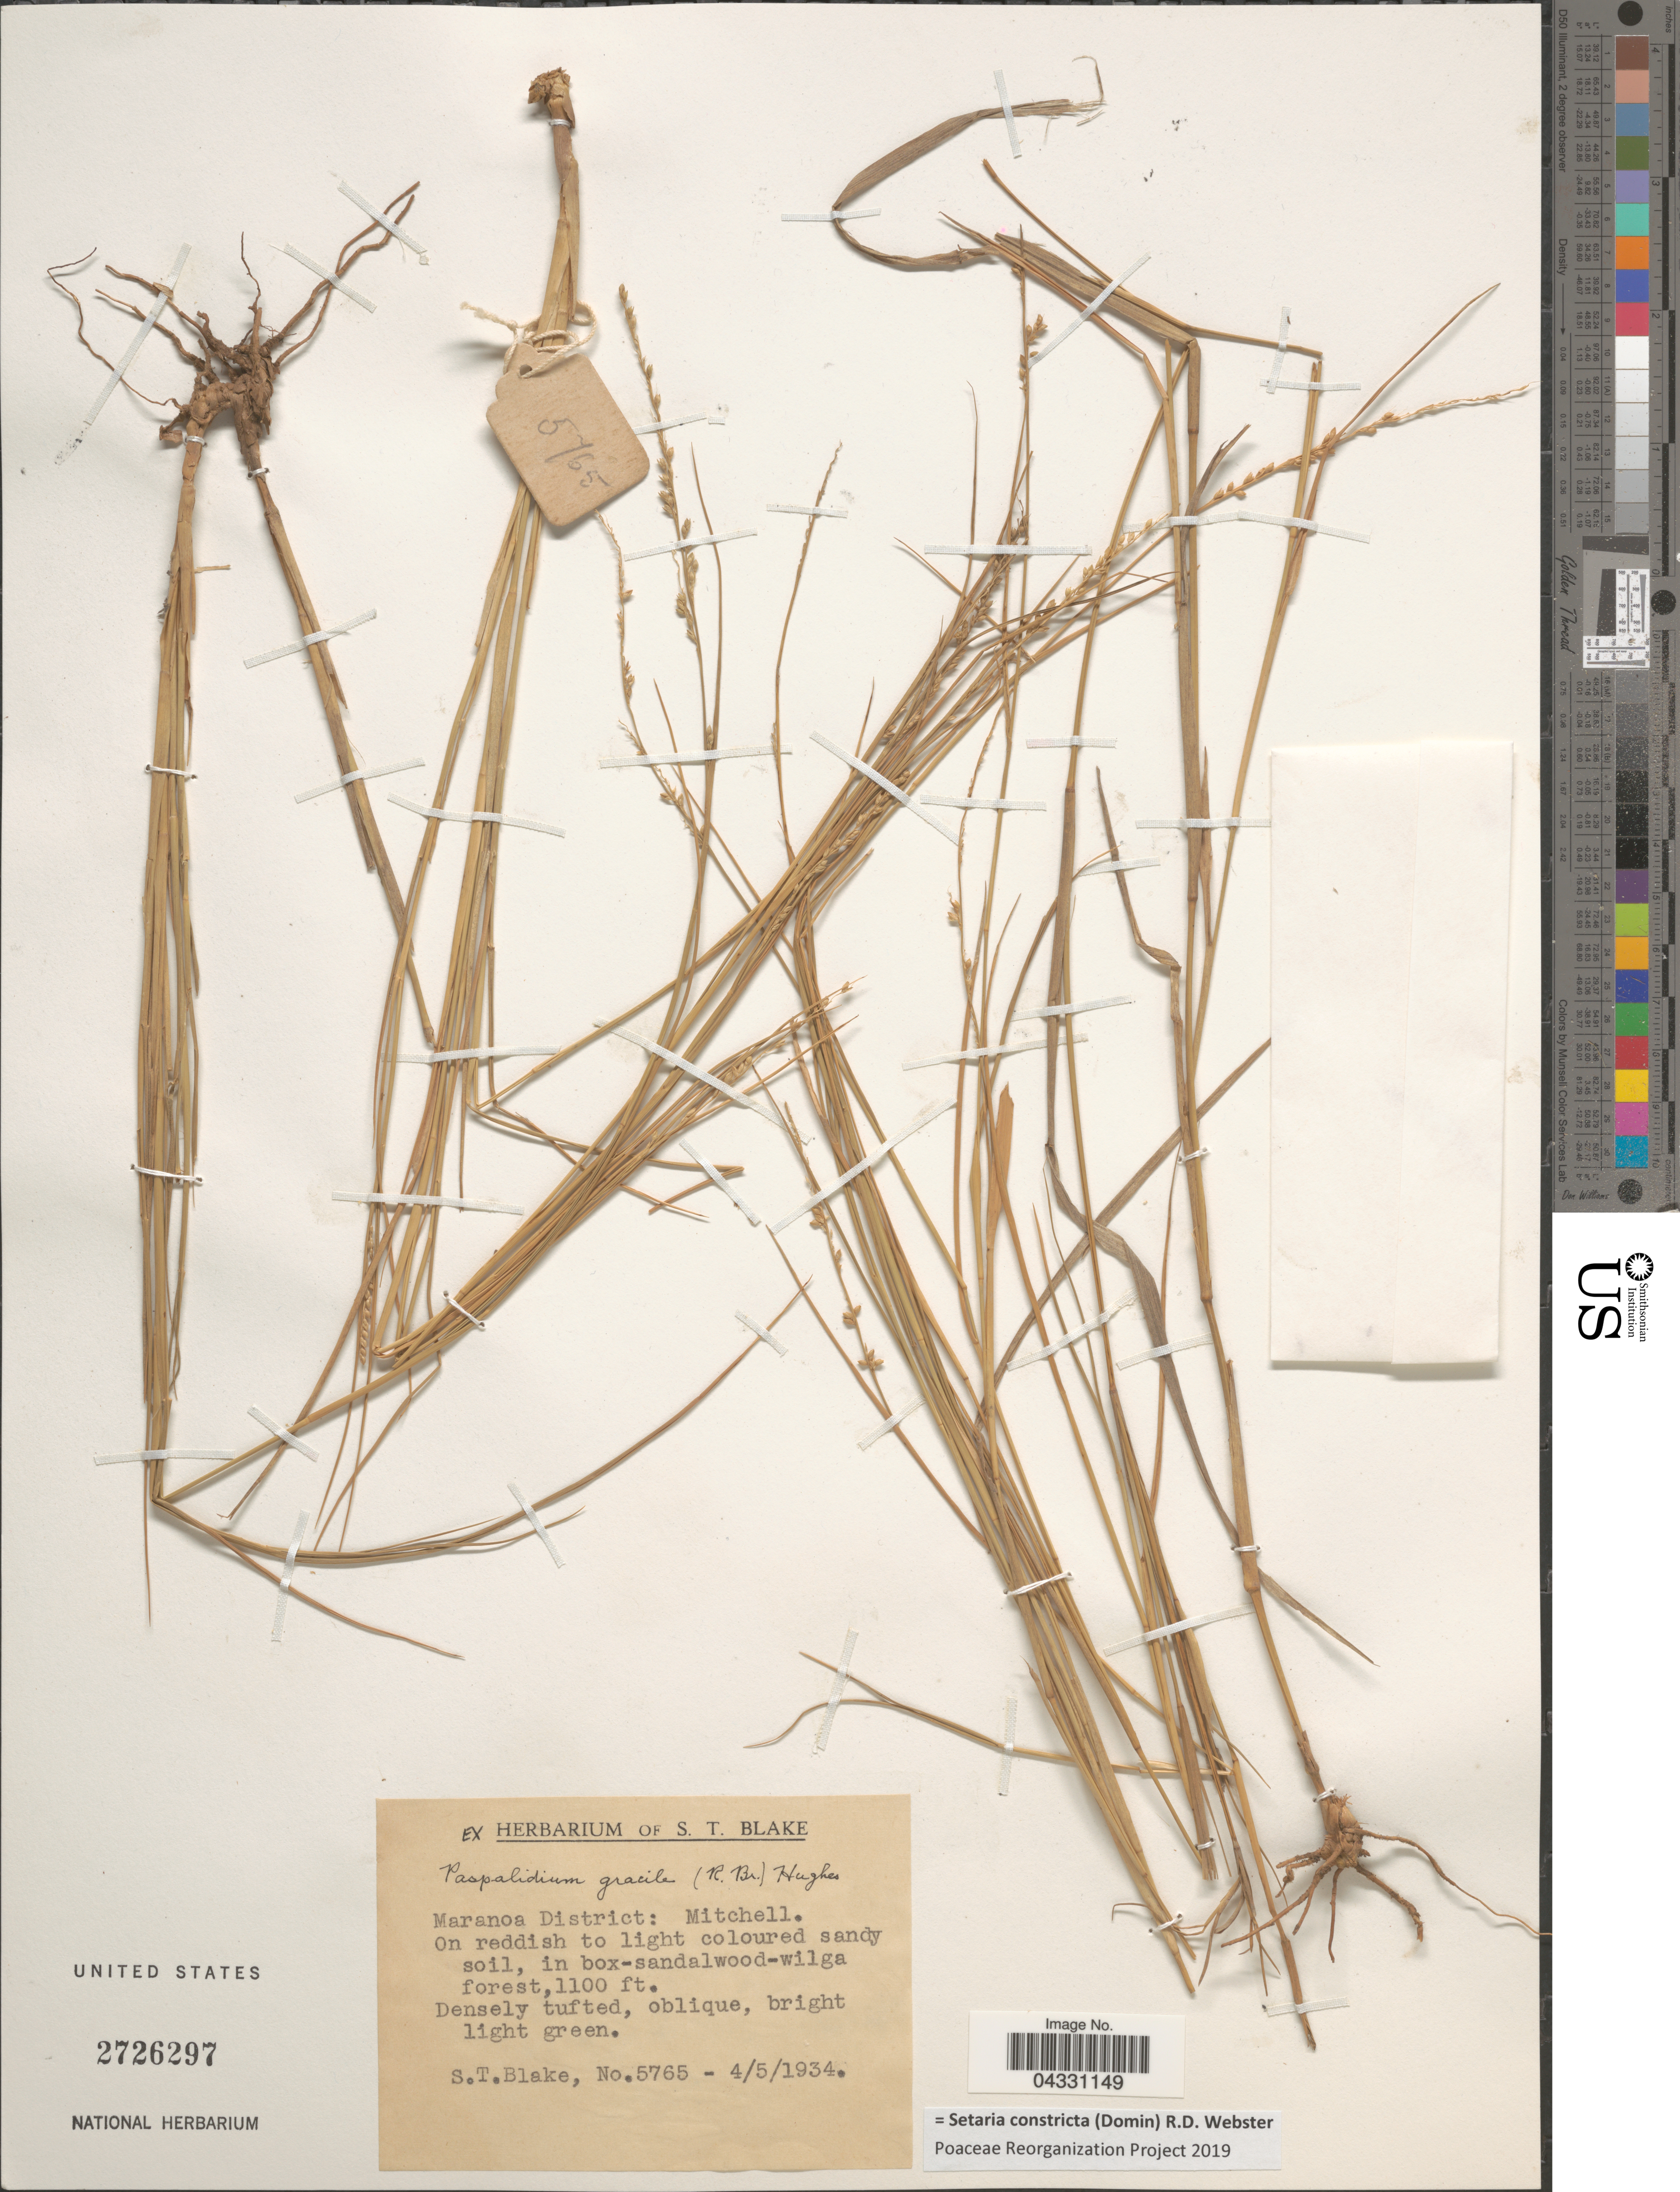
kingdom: Plantae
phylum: Tracheophyta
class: Liliopsida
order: Poales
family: Poaceae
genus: Setaria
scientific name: Setaria constricta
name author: (Domin) R.D. Webster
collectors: S. T. Blake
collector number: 5765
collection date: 1934-05-04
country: Australia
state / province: Queensland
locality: Maranoa District: Mitchell.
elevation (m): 335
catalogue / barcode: US 2726297